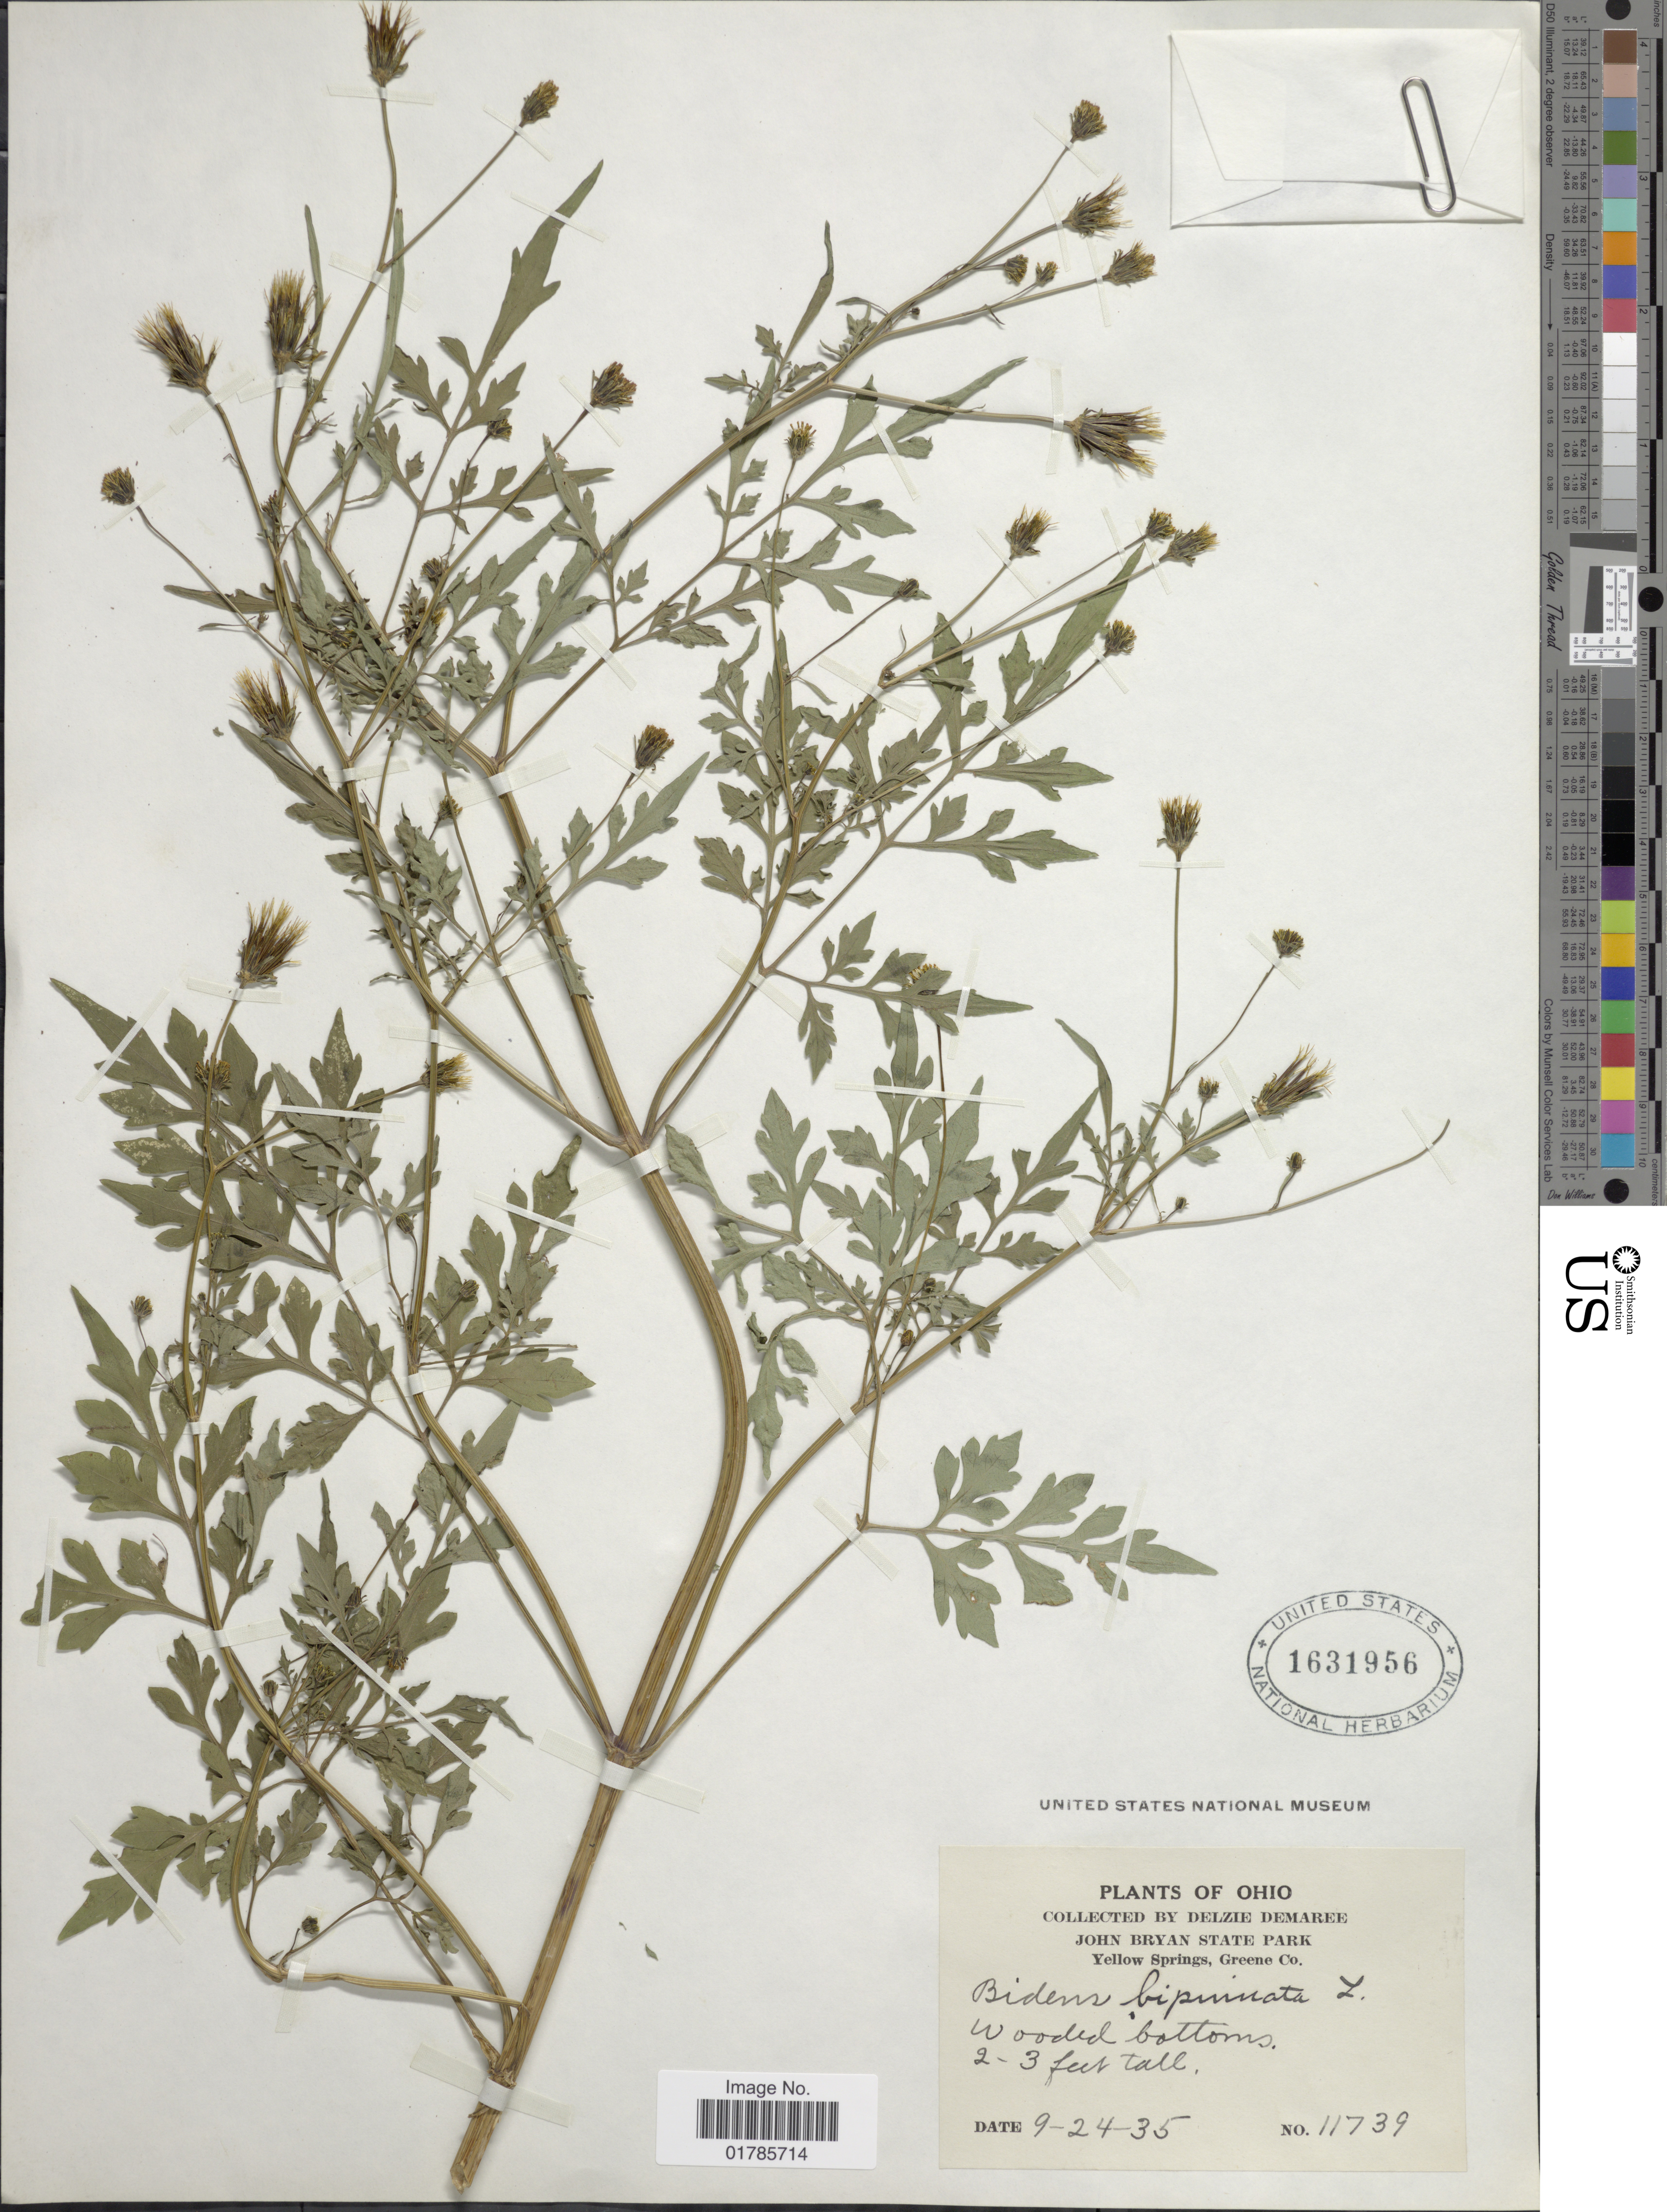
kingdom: Plantae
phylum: Tracheophyta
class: Magnoliopsida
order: Asterales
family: Asteraceae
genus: Bidens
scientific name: Bidens bipinnata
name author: L.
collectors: D. Demaree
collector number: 11739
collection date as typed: Transcribed d/m/y: 24/9/35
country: United States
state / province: Ohio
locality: John Bryan State Park, Yellow Springs, Greene Co.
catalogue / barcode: US 1631956